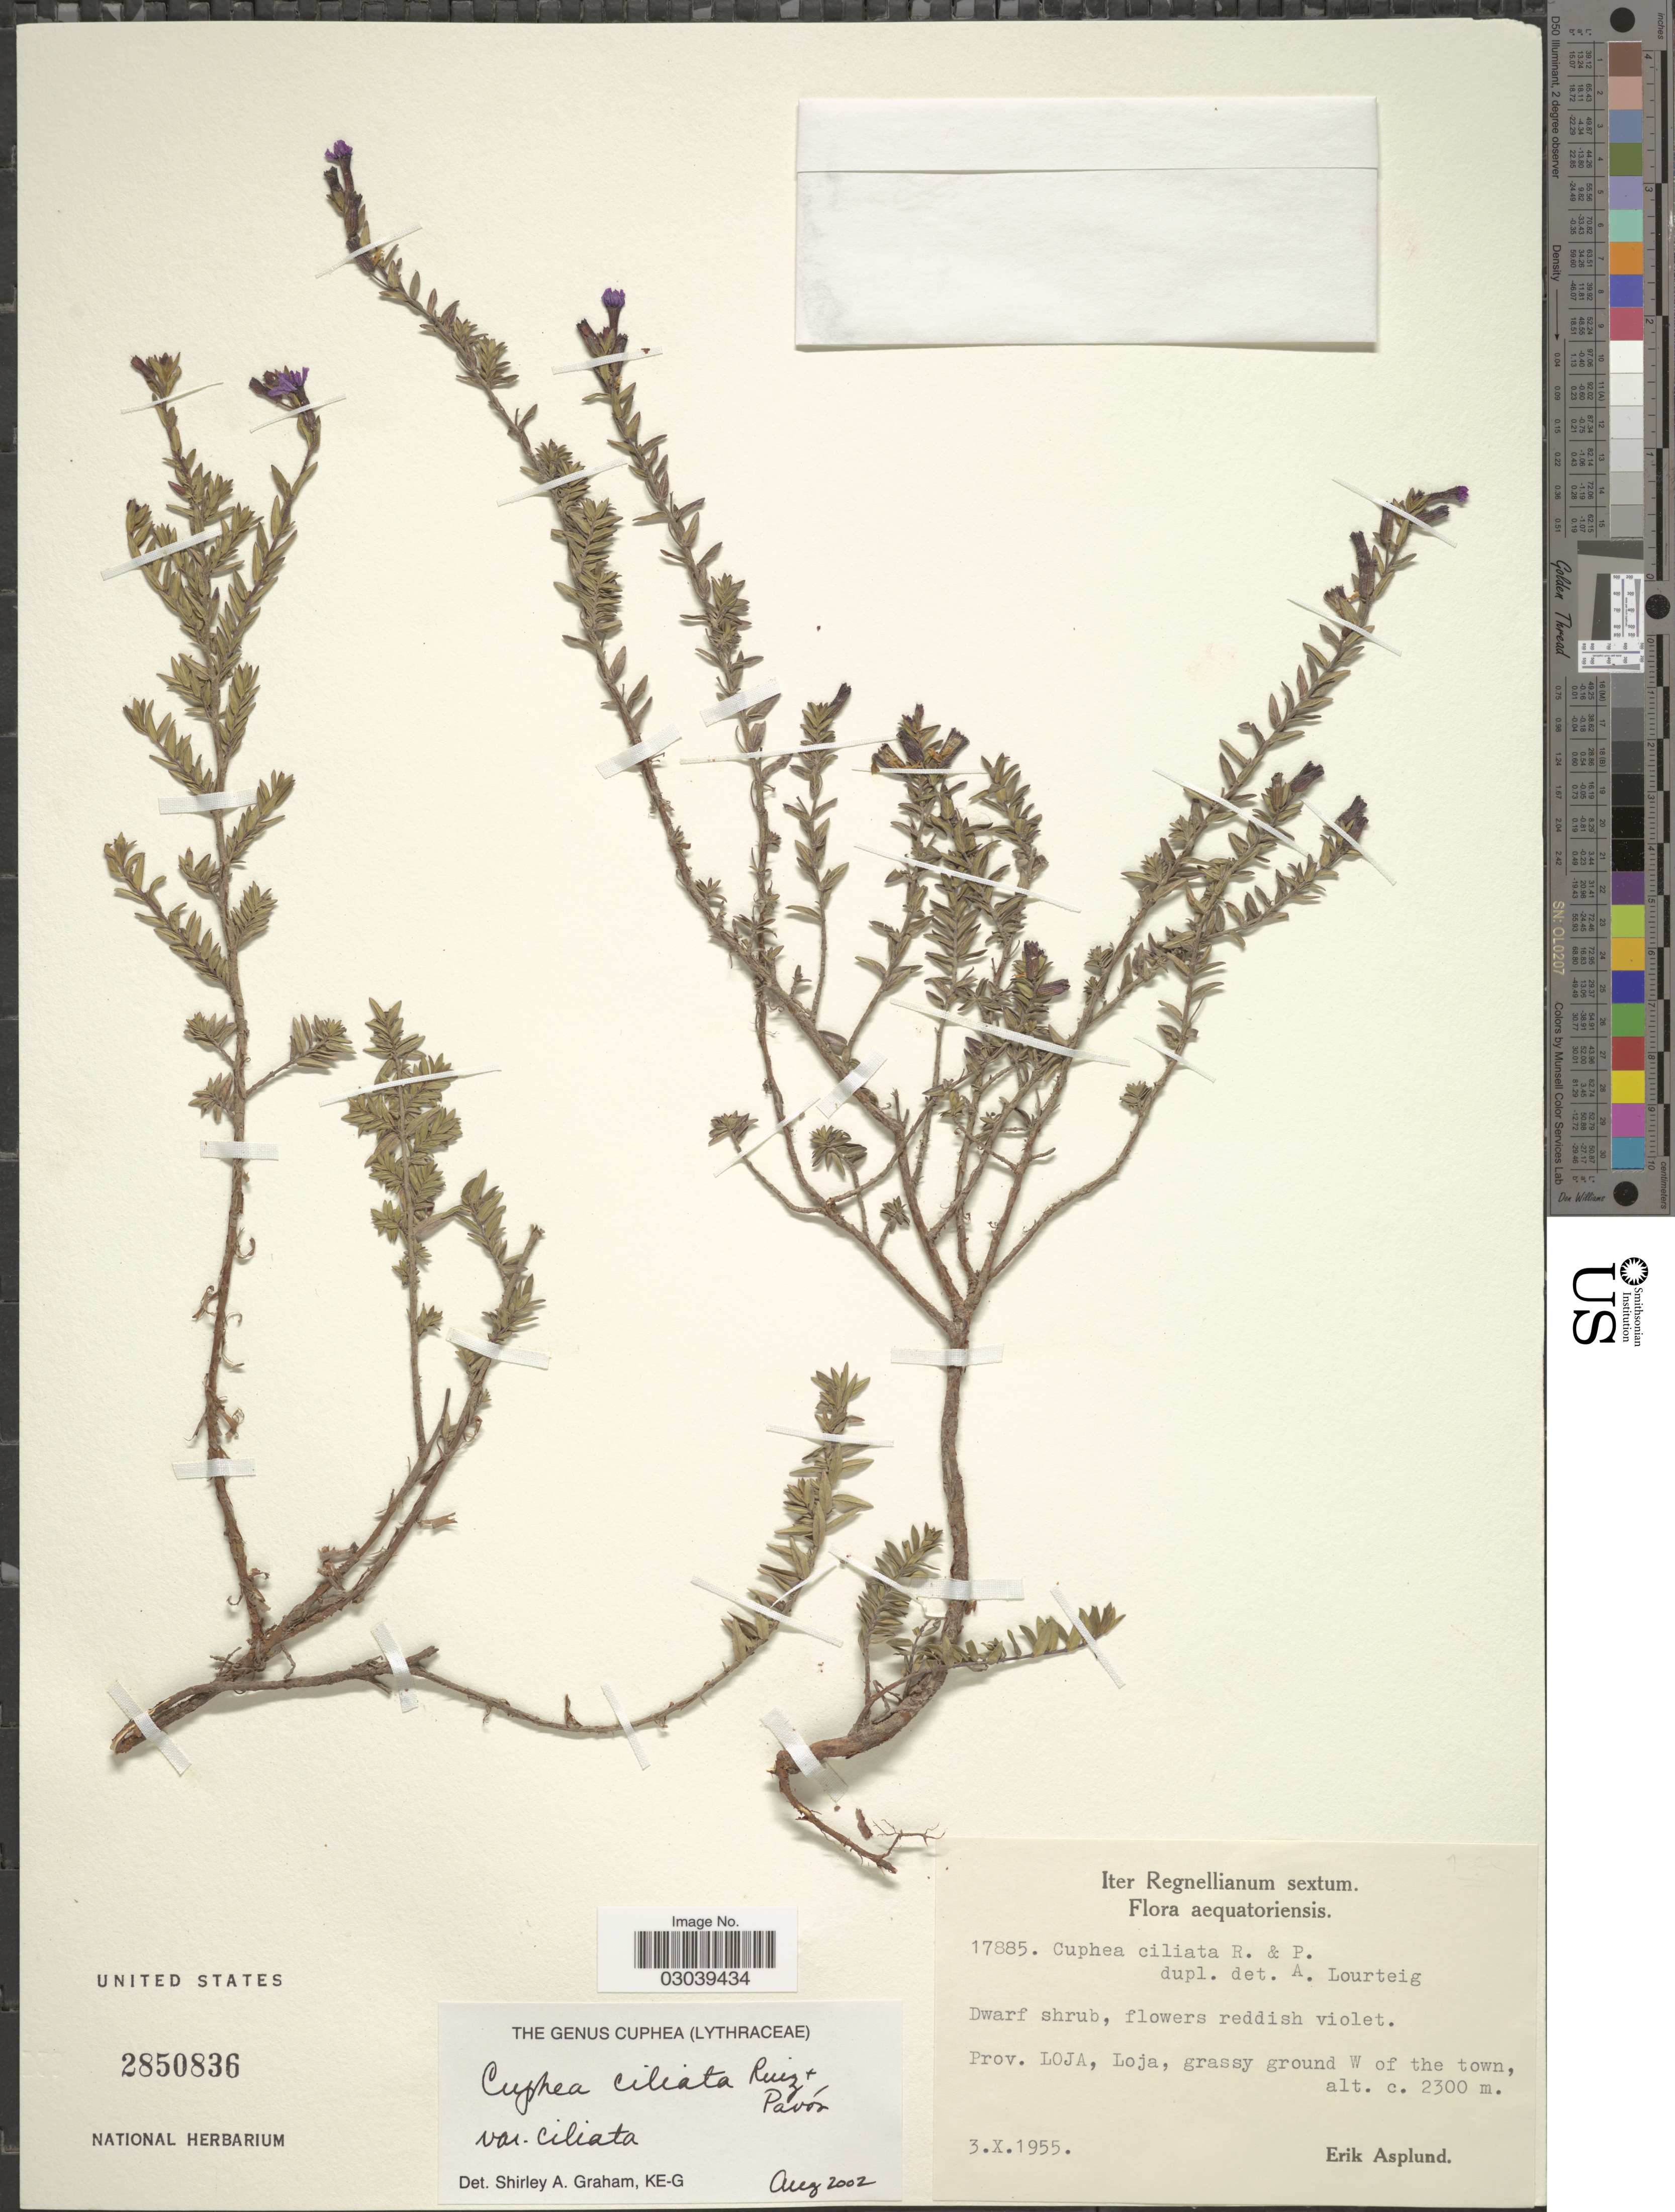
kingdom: Plantae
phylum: Tracheophyta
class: Magnoliopsida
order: Myrtales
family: Lythraceae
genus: Cuphea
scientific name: Cuphea ciliata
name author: Ruiz & Pav.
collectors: E. Asplund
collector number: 17885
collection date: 1955-10-03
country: Ecuador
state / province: Loja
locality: Loja, grassy ground W of the town.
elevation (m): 2300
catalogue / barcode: US 2850836